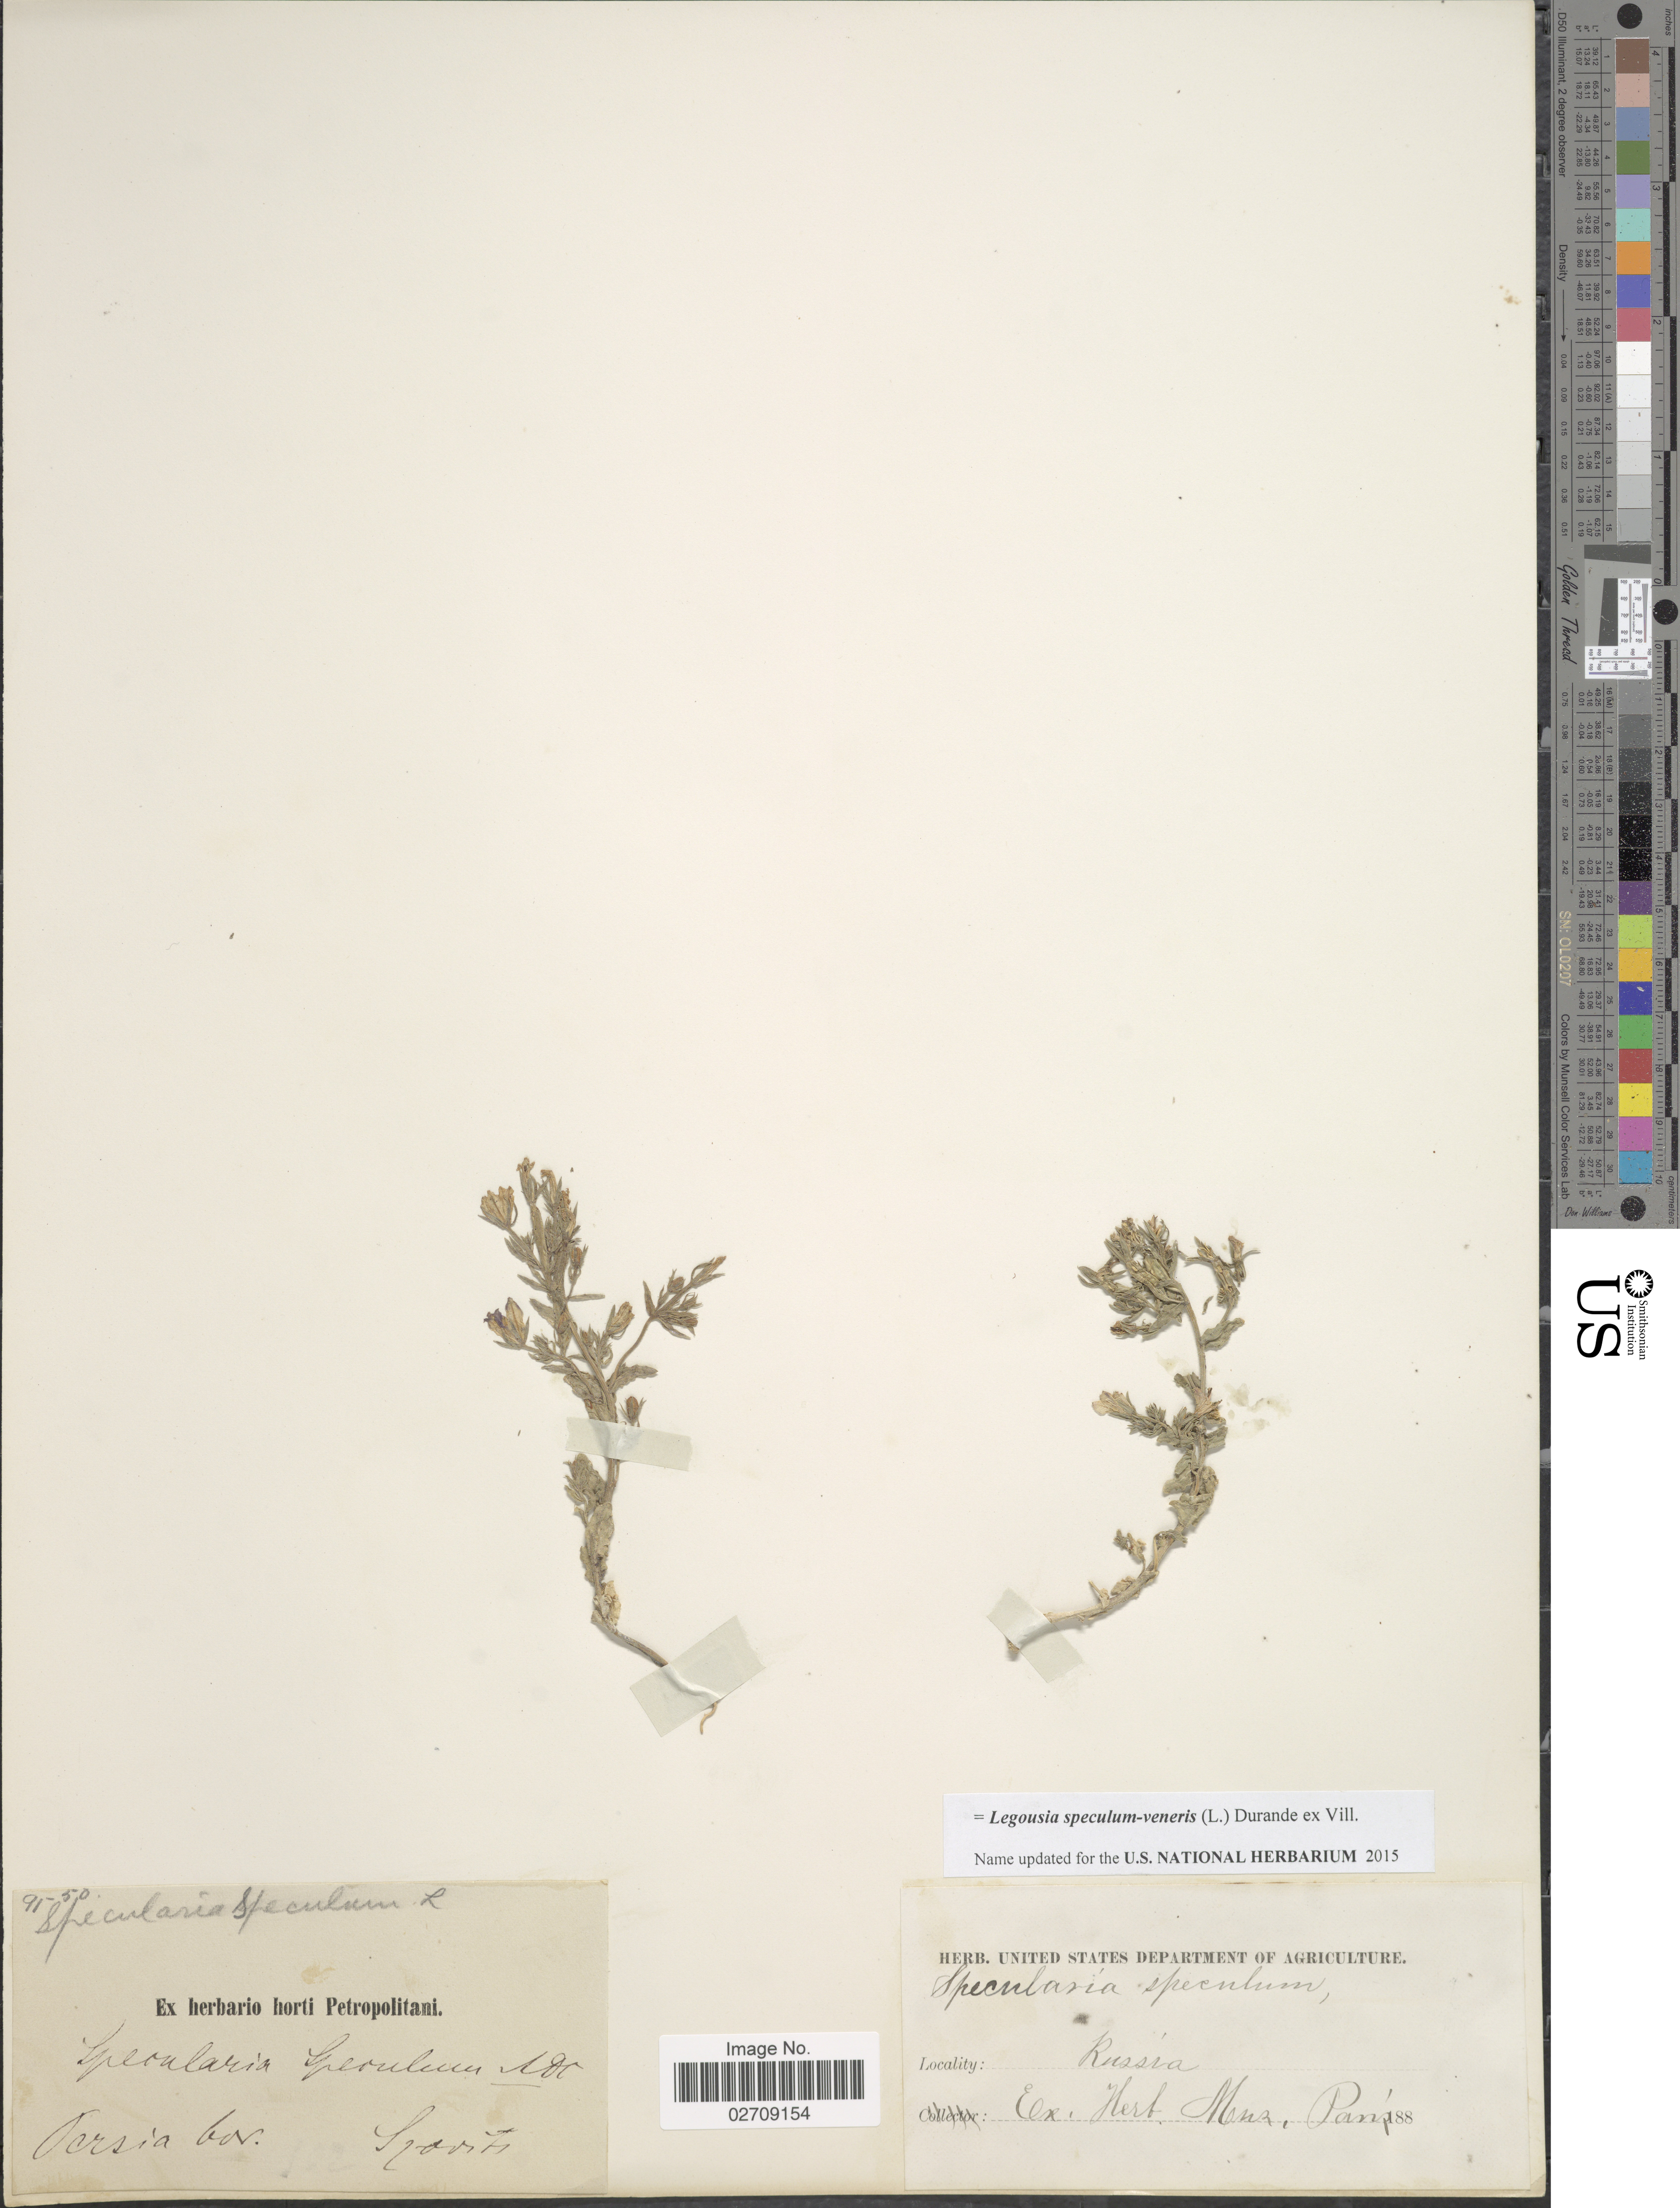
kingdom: Plantae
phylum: Tracheophyta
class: Magnoliopsida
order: Asterales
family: Campanulaceae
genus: Legousia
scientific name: Legousia speculum-veneris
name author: (L.) Chaix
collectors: Szovits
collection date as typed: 188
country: Iran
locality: Persia bor.